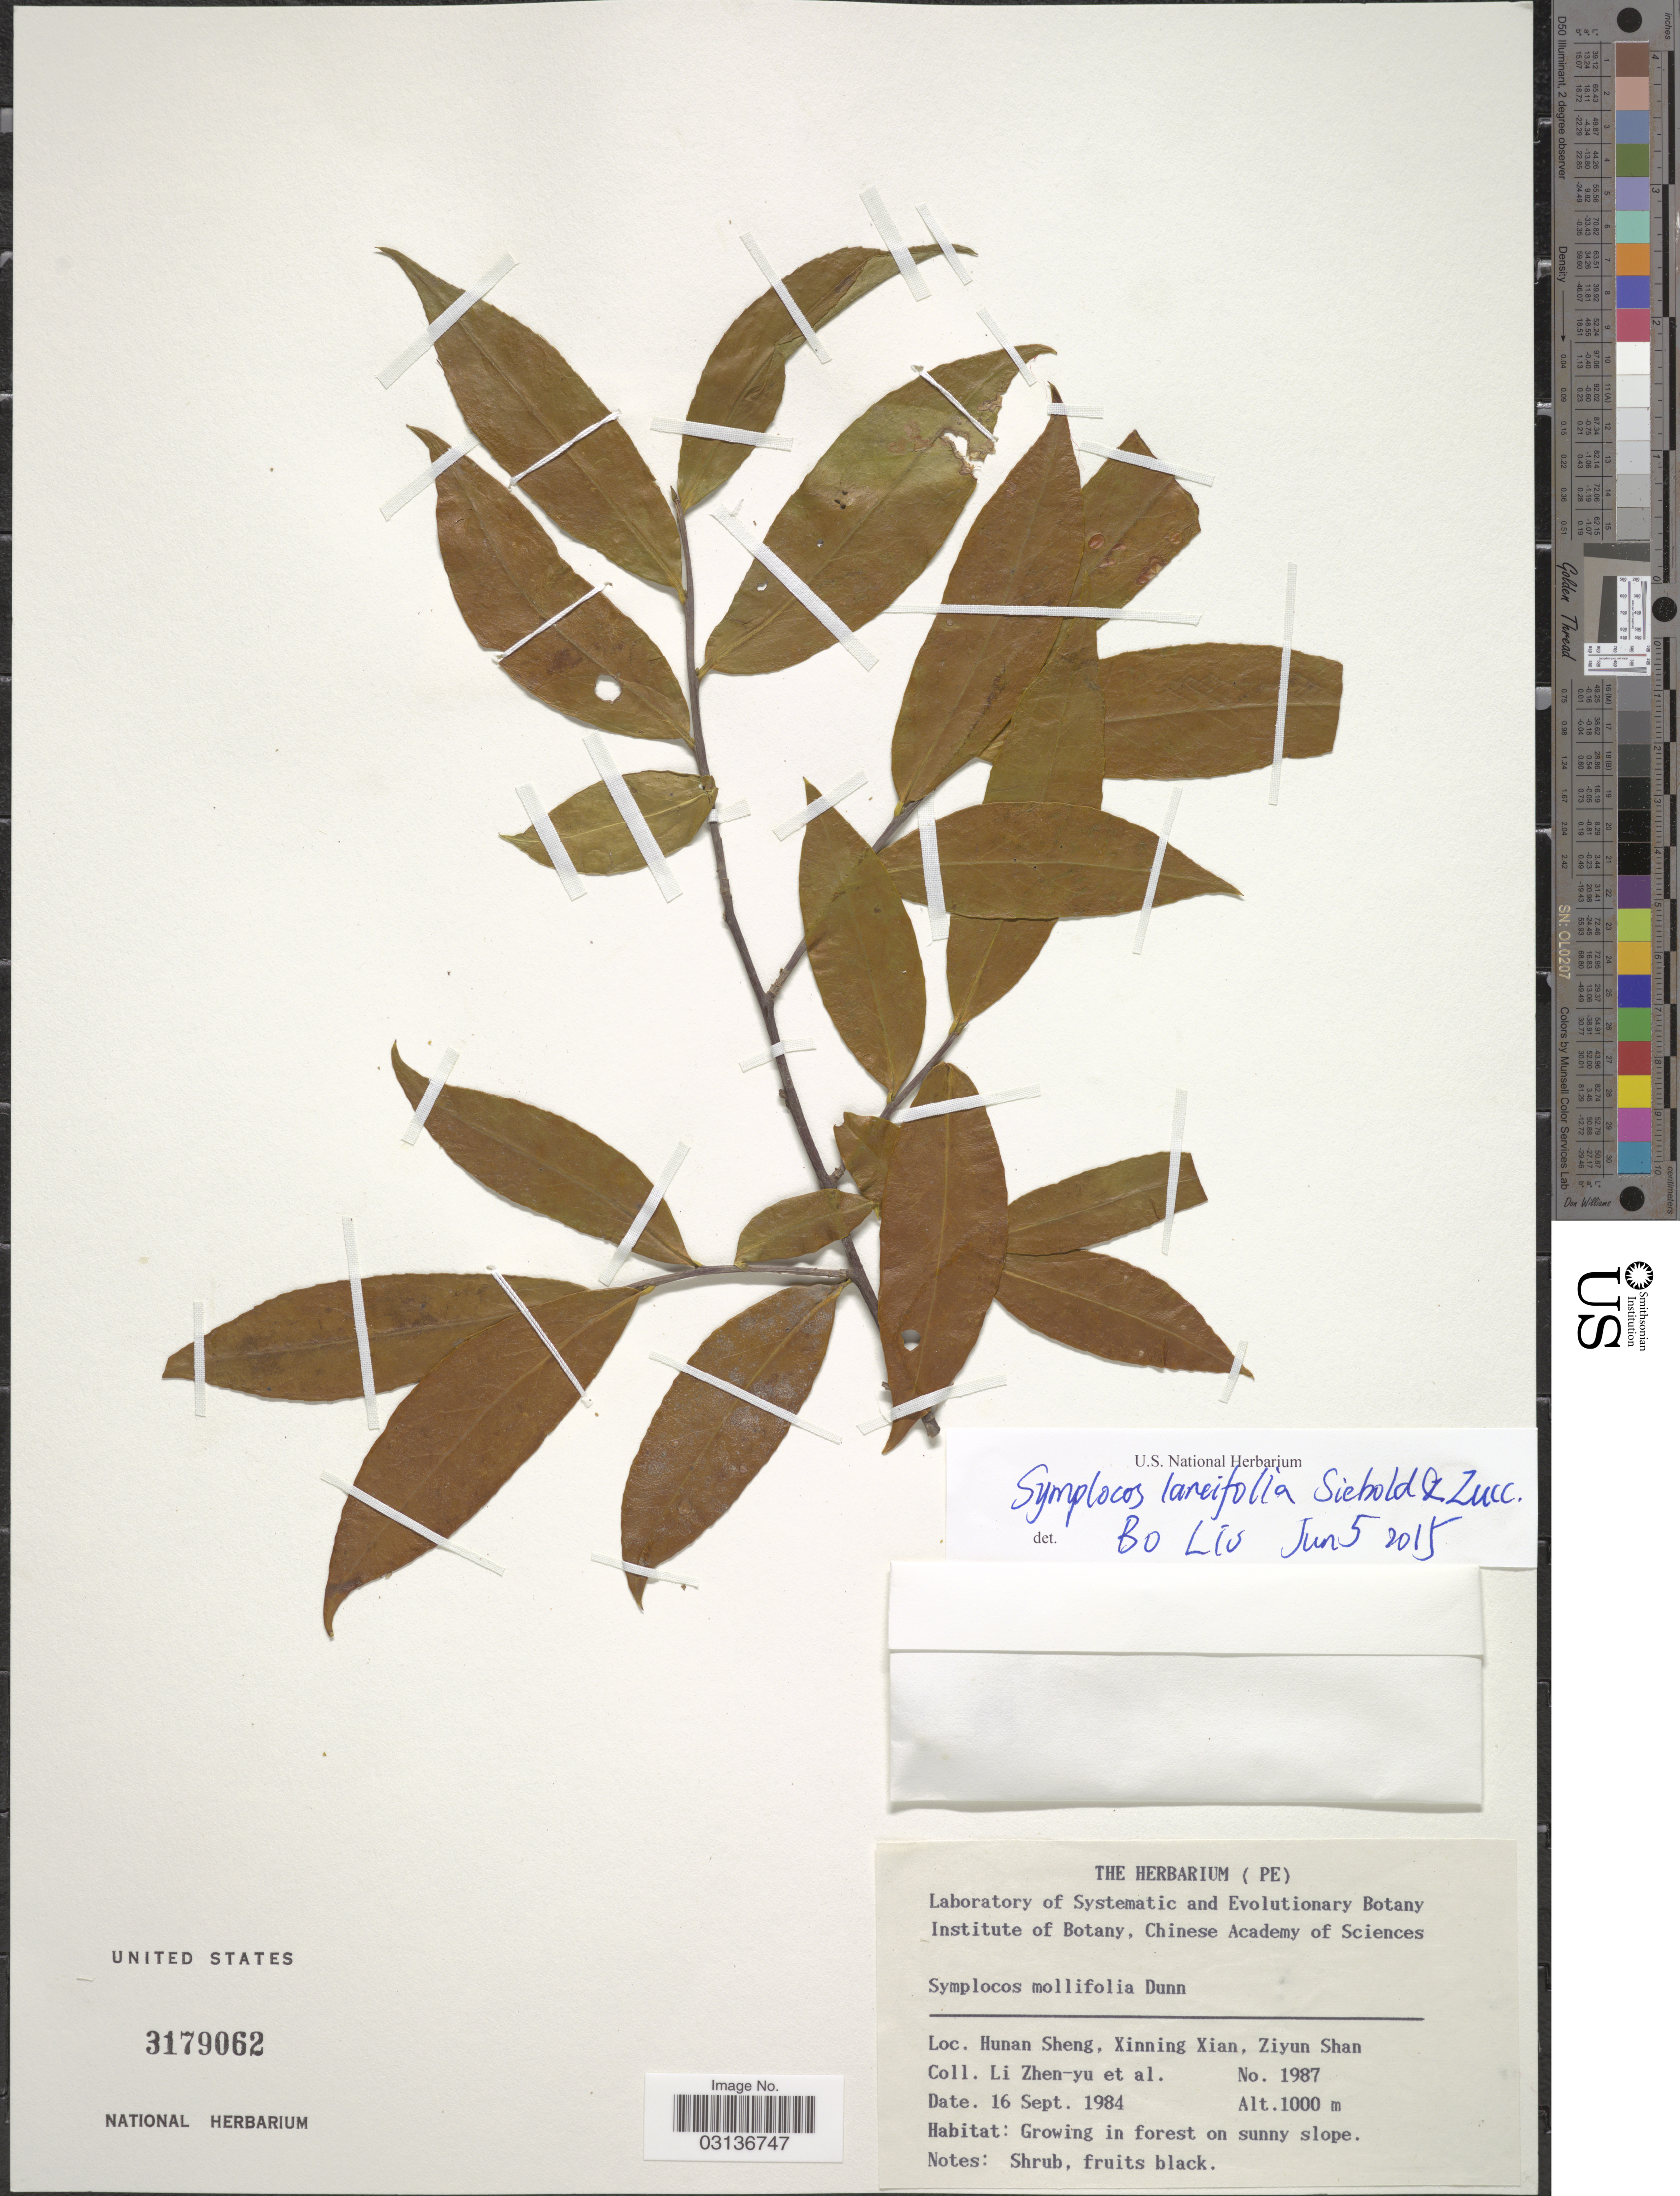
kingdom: Plantae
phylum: Tracheophyta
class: Magnoliopsida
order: Ericales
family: Symplocaceae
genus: Symplocos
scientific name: Symplocos lancifolia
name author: Siebert & Zucc.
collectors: Z. Y. Li & et al.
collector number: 1987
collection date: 1984-09-16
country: China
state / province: Hunan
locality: Hunan Sheng, Xinning Xian, Ziyun Shan.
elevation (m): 1000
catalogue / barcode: US 3179062